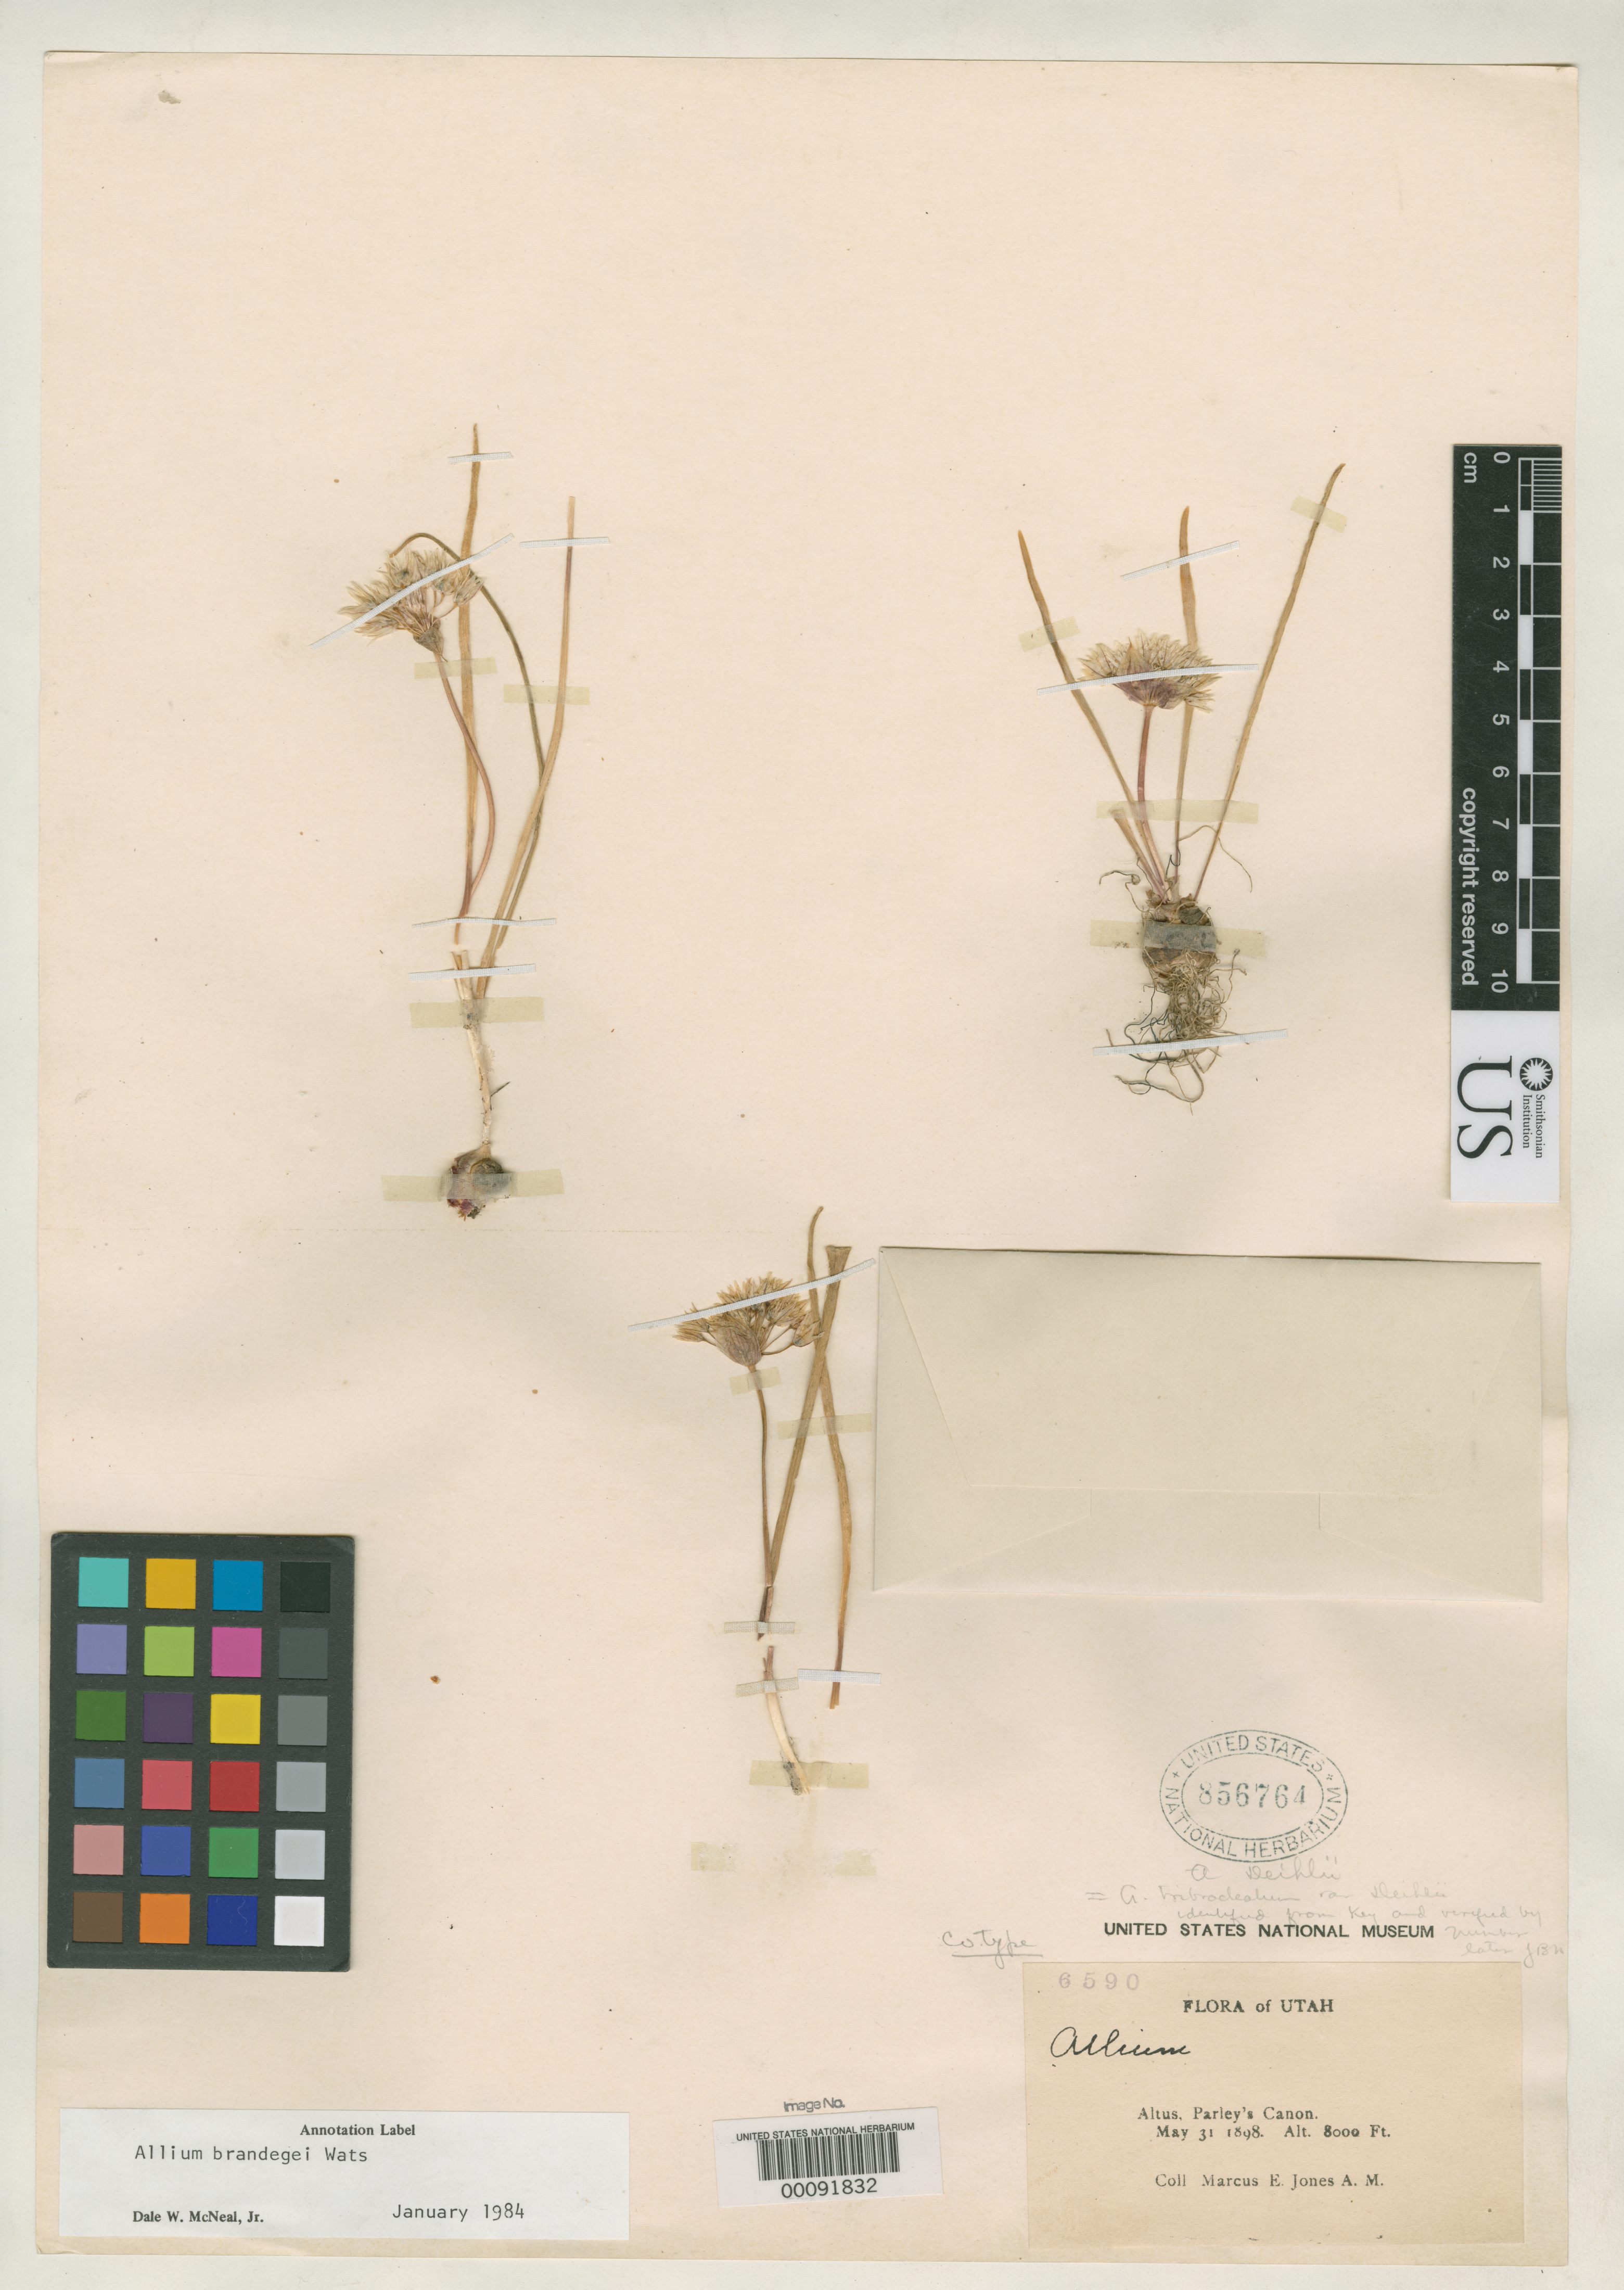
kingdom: Plantae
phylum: Tracheophyta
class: Liliopsida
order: Asparagales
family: Amaryllidaceae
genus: Allium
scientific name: Allium tribracteatum var. diehlii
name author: M.E. Jones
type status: Isotype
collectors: M. E. Jones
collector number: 6590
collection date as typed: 31 May 1898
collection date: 1898-05-31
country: United States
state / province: Utah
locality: Altus, Parley's Canyon.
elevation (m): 2438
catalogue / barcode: US 856764